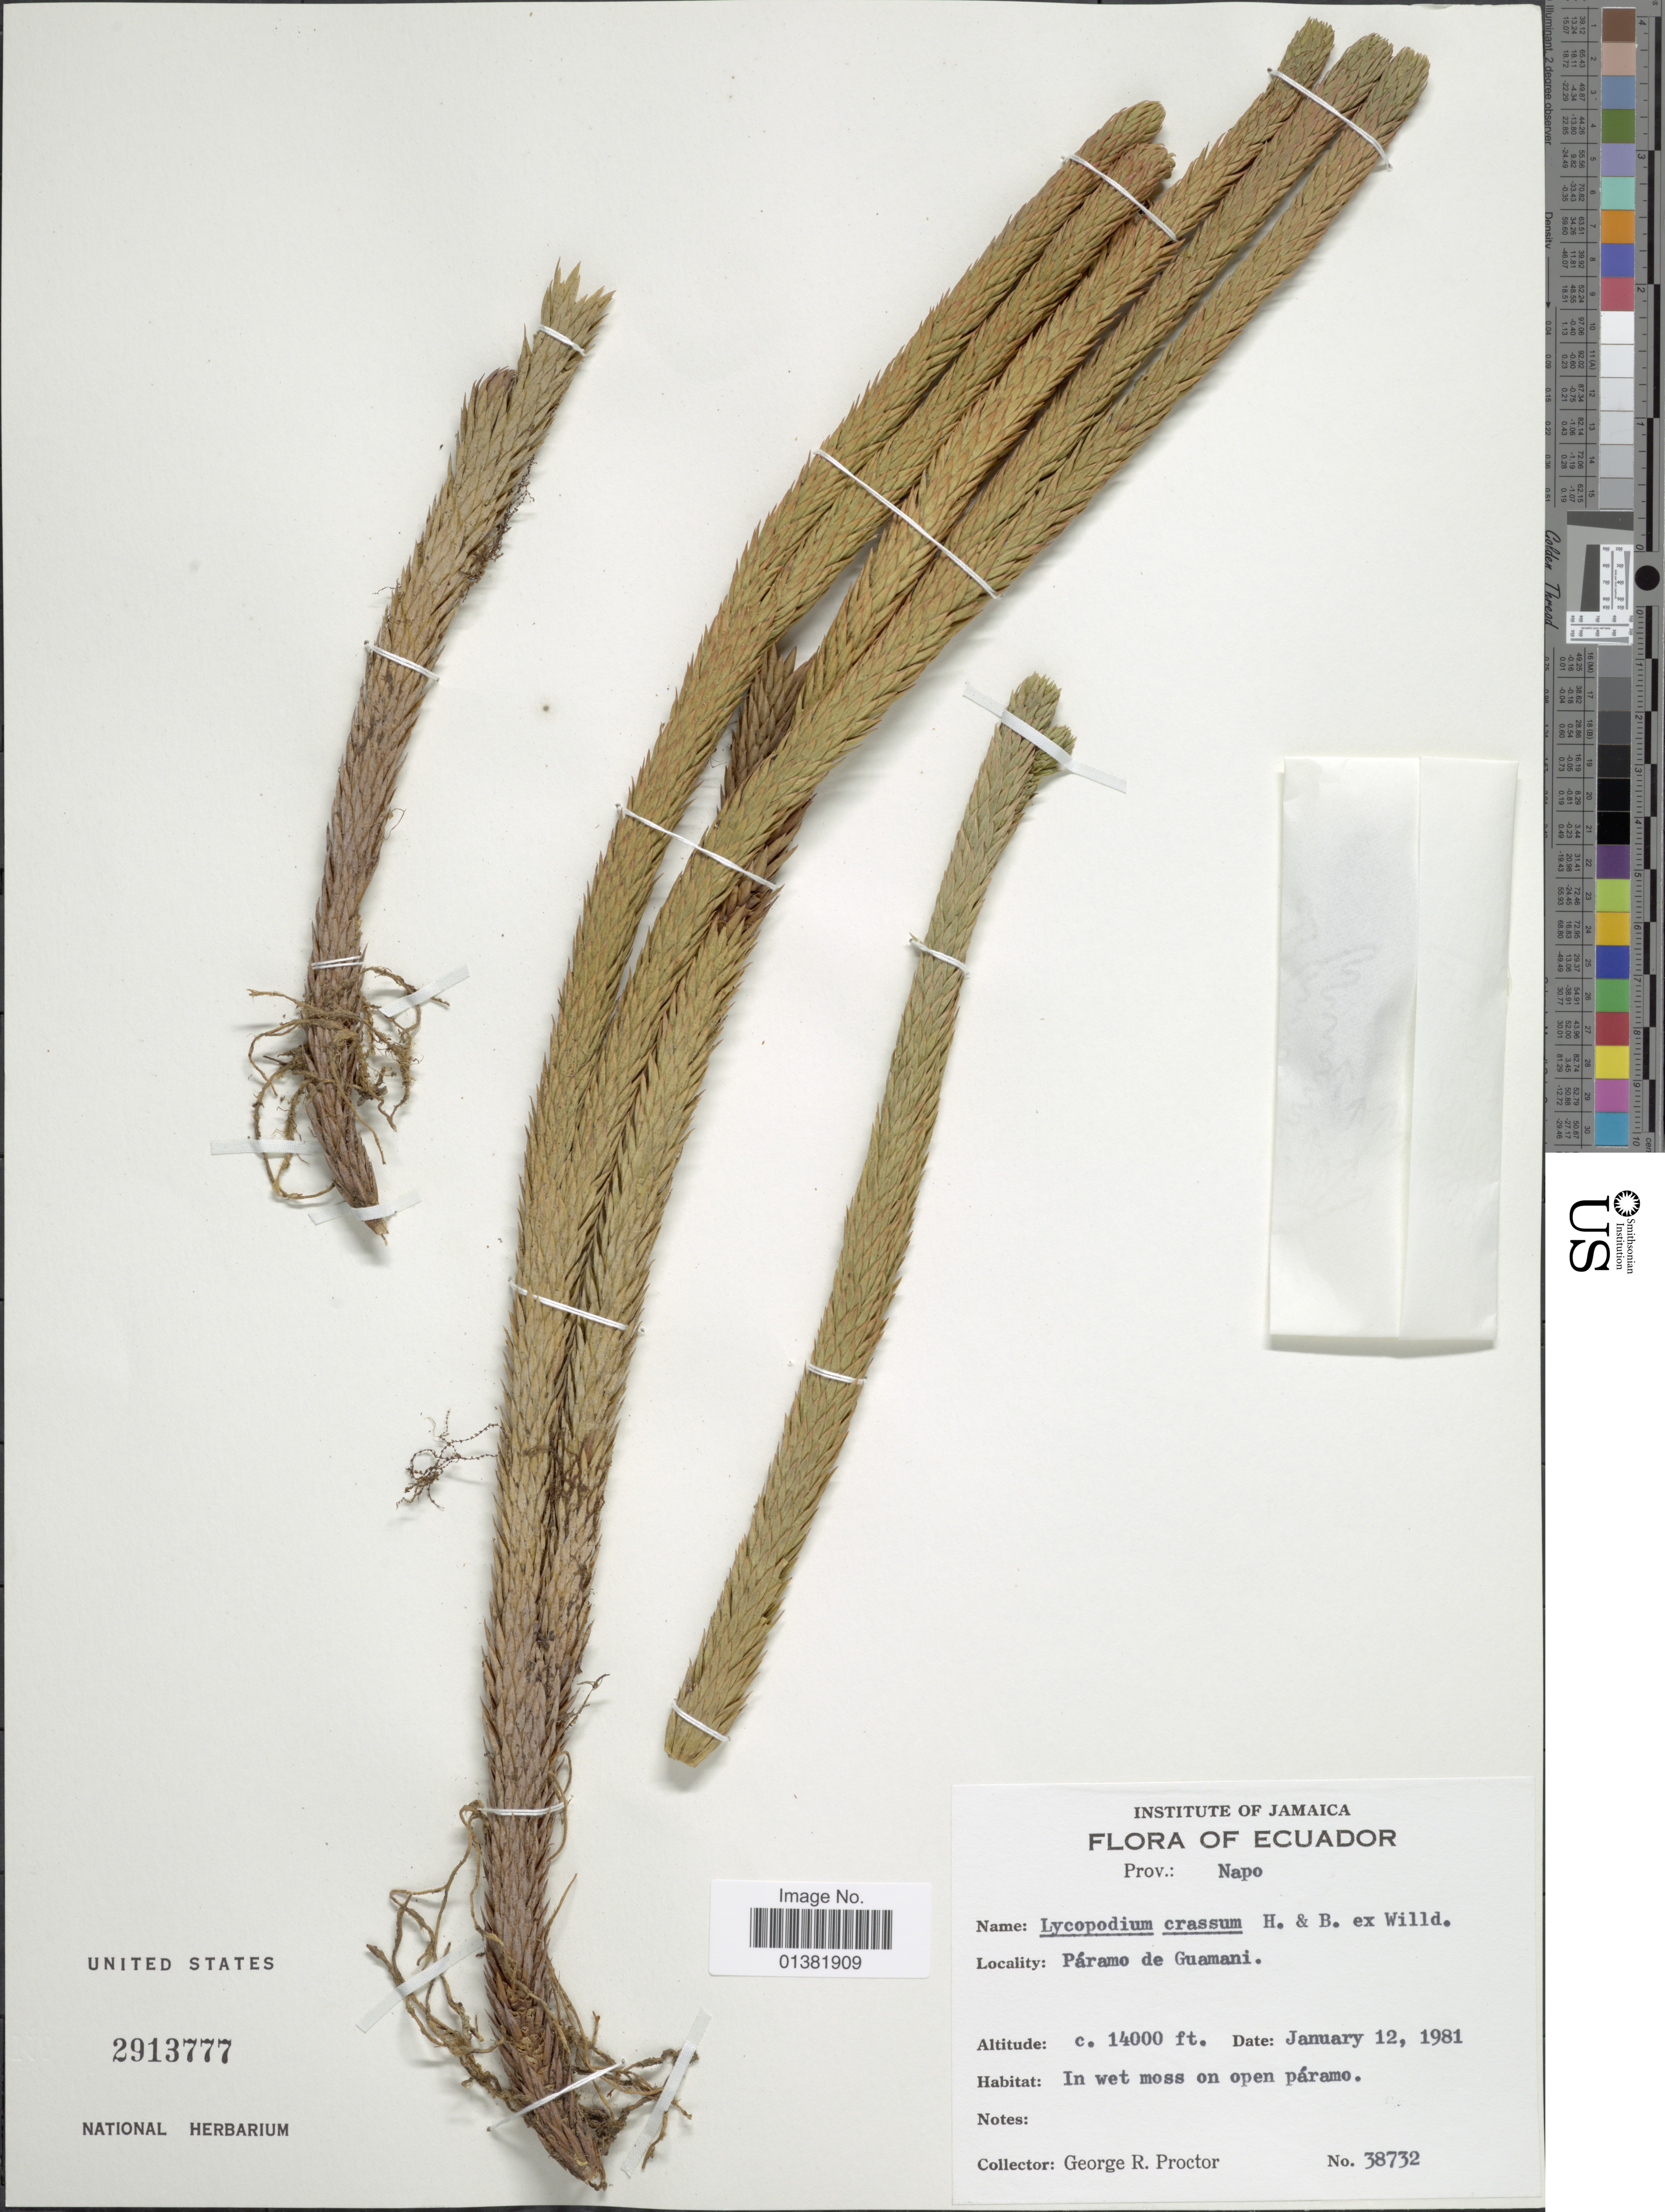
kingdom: Plantae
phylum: Tracheophyta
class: Lycopodiopsida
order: Lycopodiales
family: Lycopodiaceae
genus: Phlegmariurus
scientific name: Phlegmariurus crassus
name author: (Humb. & Bonpl. ex Willd.) B. Øllg.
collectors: G. R. Proctor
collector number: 38732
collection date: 1981-01-12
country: Ecuador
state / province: Napo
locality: Páramo de Guamani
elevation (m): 4267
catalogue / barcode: US 2913777